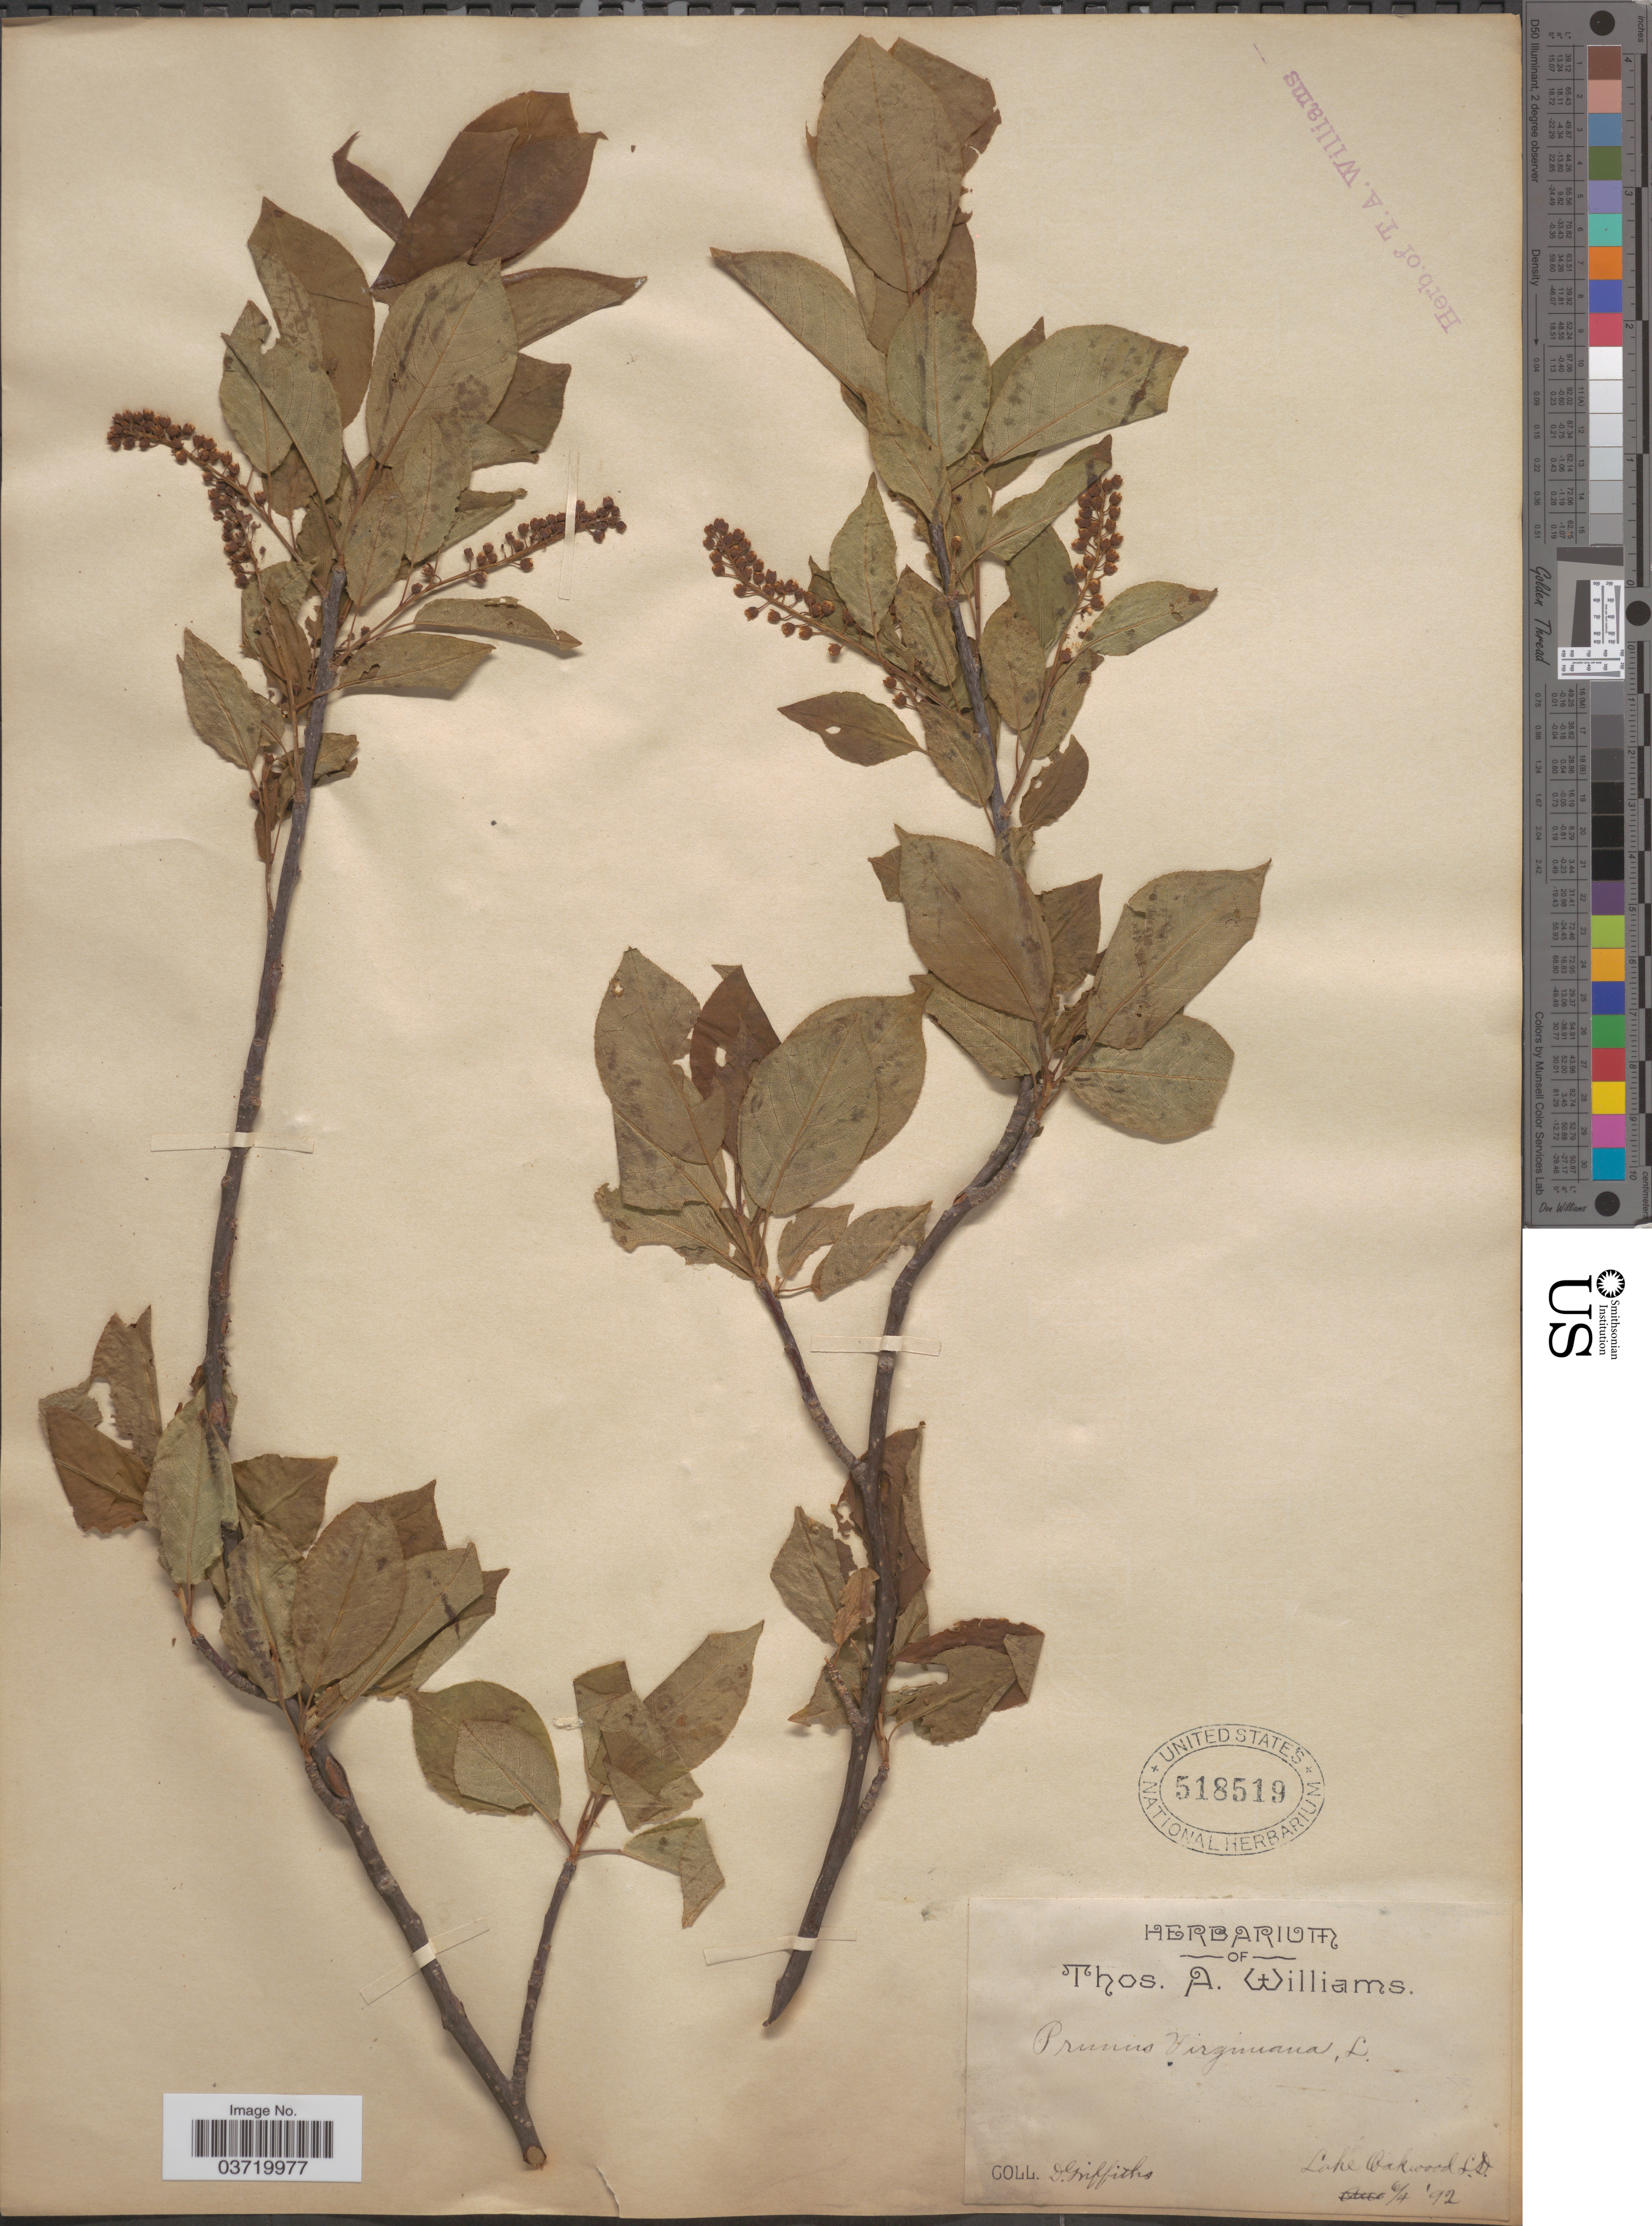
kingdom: Plantae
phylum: Tracheophyta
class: Magnoliopsida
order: Rosales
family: Rosaceae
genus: Prunus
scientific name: Prunus virginiana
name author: L.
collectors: D. Griffiths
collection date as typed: Transcribed d/m/y: 4/6/92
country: United States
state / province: South Dakota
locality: Lake Oakwood.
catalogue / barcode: US 518519